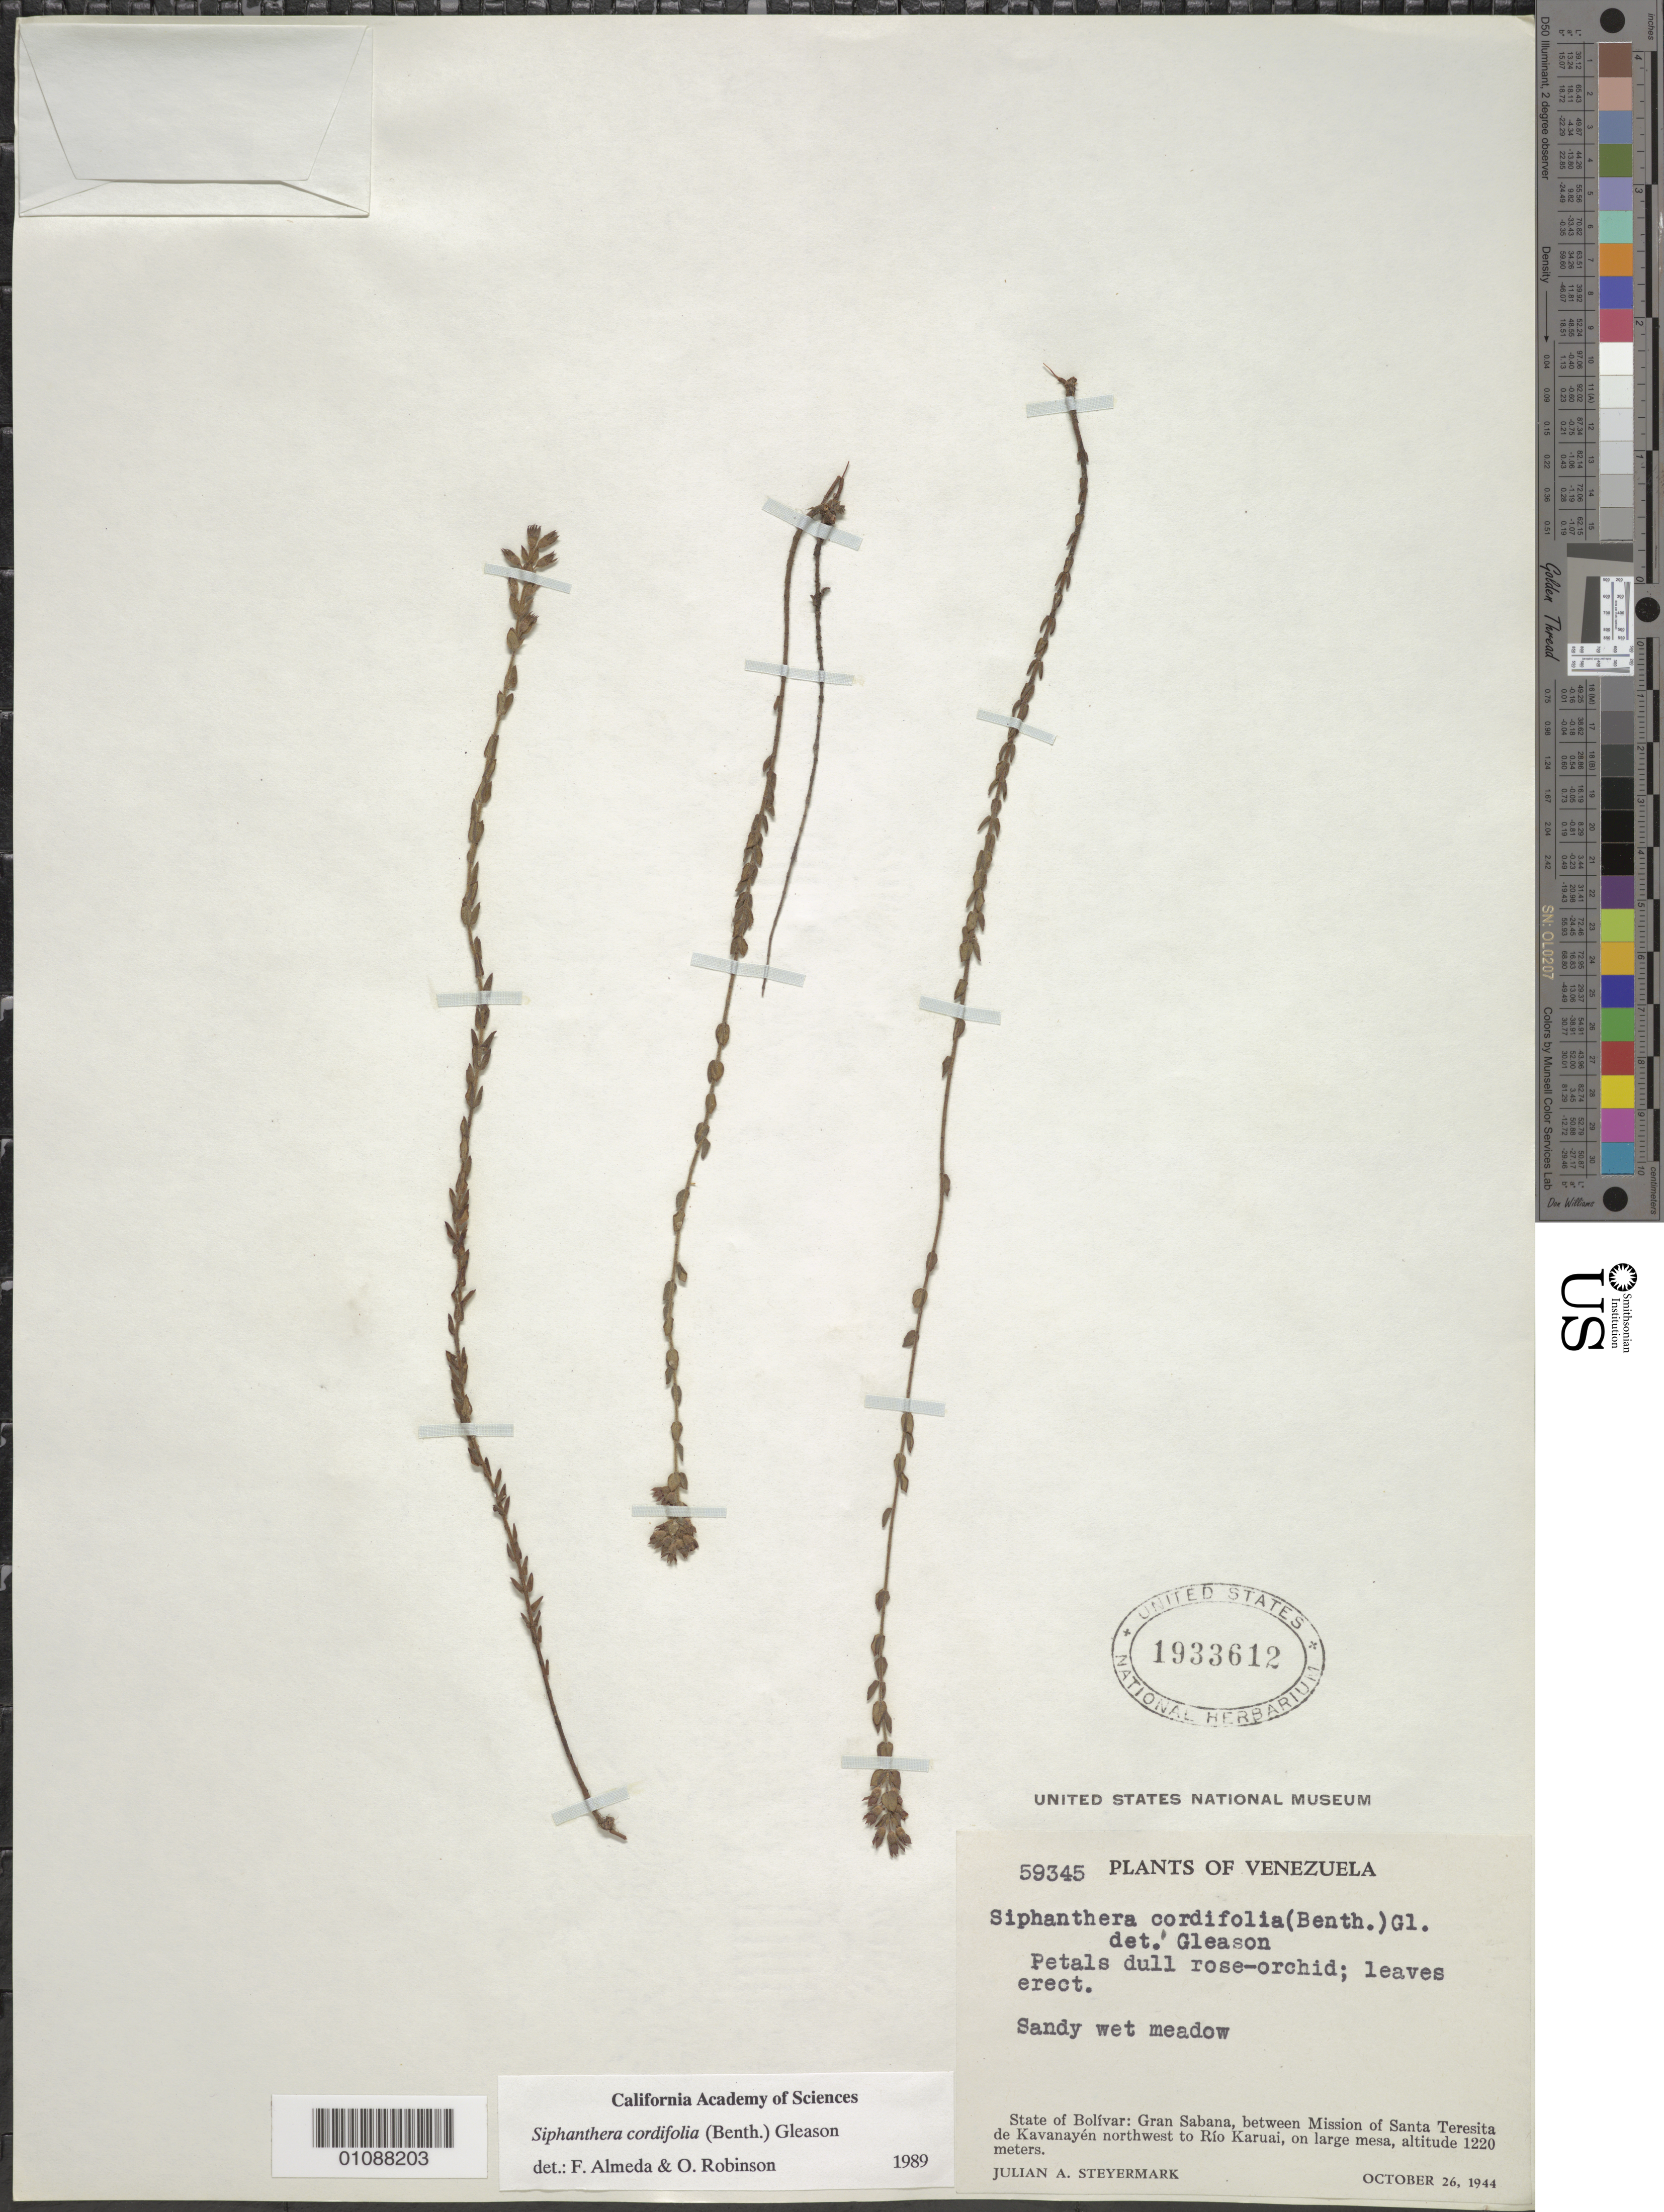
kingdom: Plantae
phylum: Tracheophyta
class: Magnoliopsida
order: Myrtales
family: Melastomataceae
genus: Siphanthera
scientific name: Siphanthera cordifolia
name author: (Benth.) Gleason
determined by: Almeda, F.; Robinson, O. R.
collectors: J. Steyermark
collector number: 59345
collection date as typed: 26-Oct-44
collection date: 1944-10-26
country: Venezuela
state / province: Bolívar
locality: Gran Sabana, between Mission of Santa Teresita de Kavanayén NW to Río Karuai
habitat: Large mesa; sandy wet meadow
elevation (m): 1220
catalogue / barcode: US 1933612